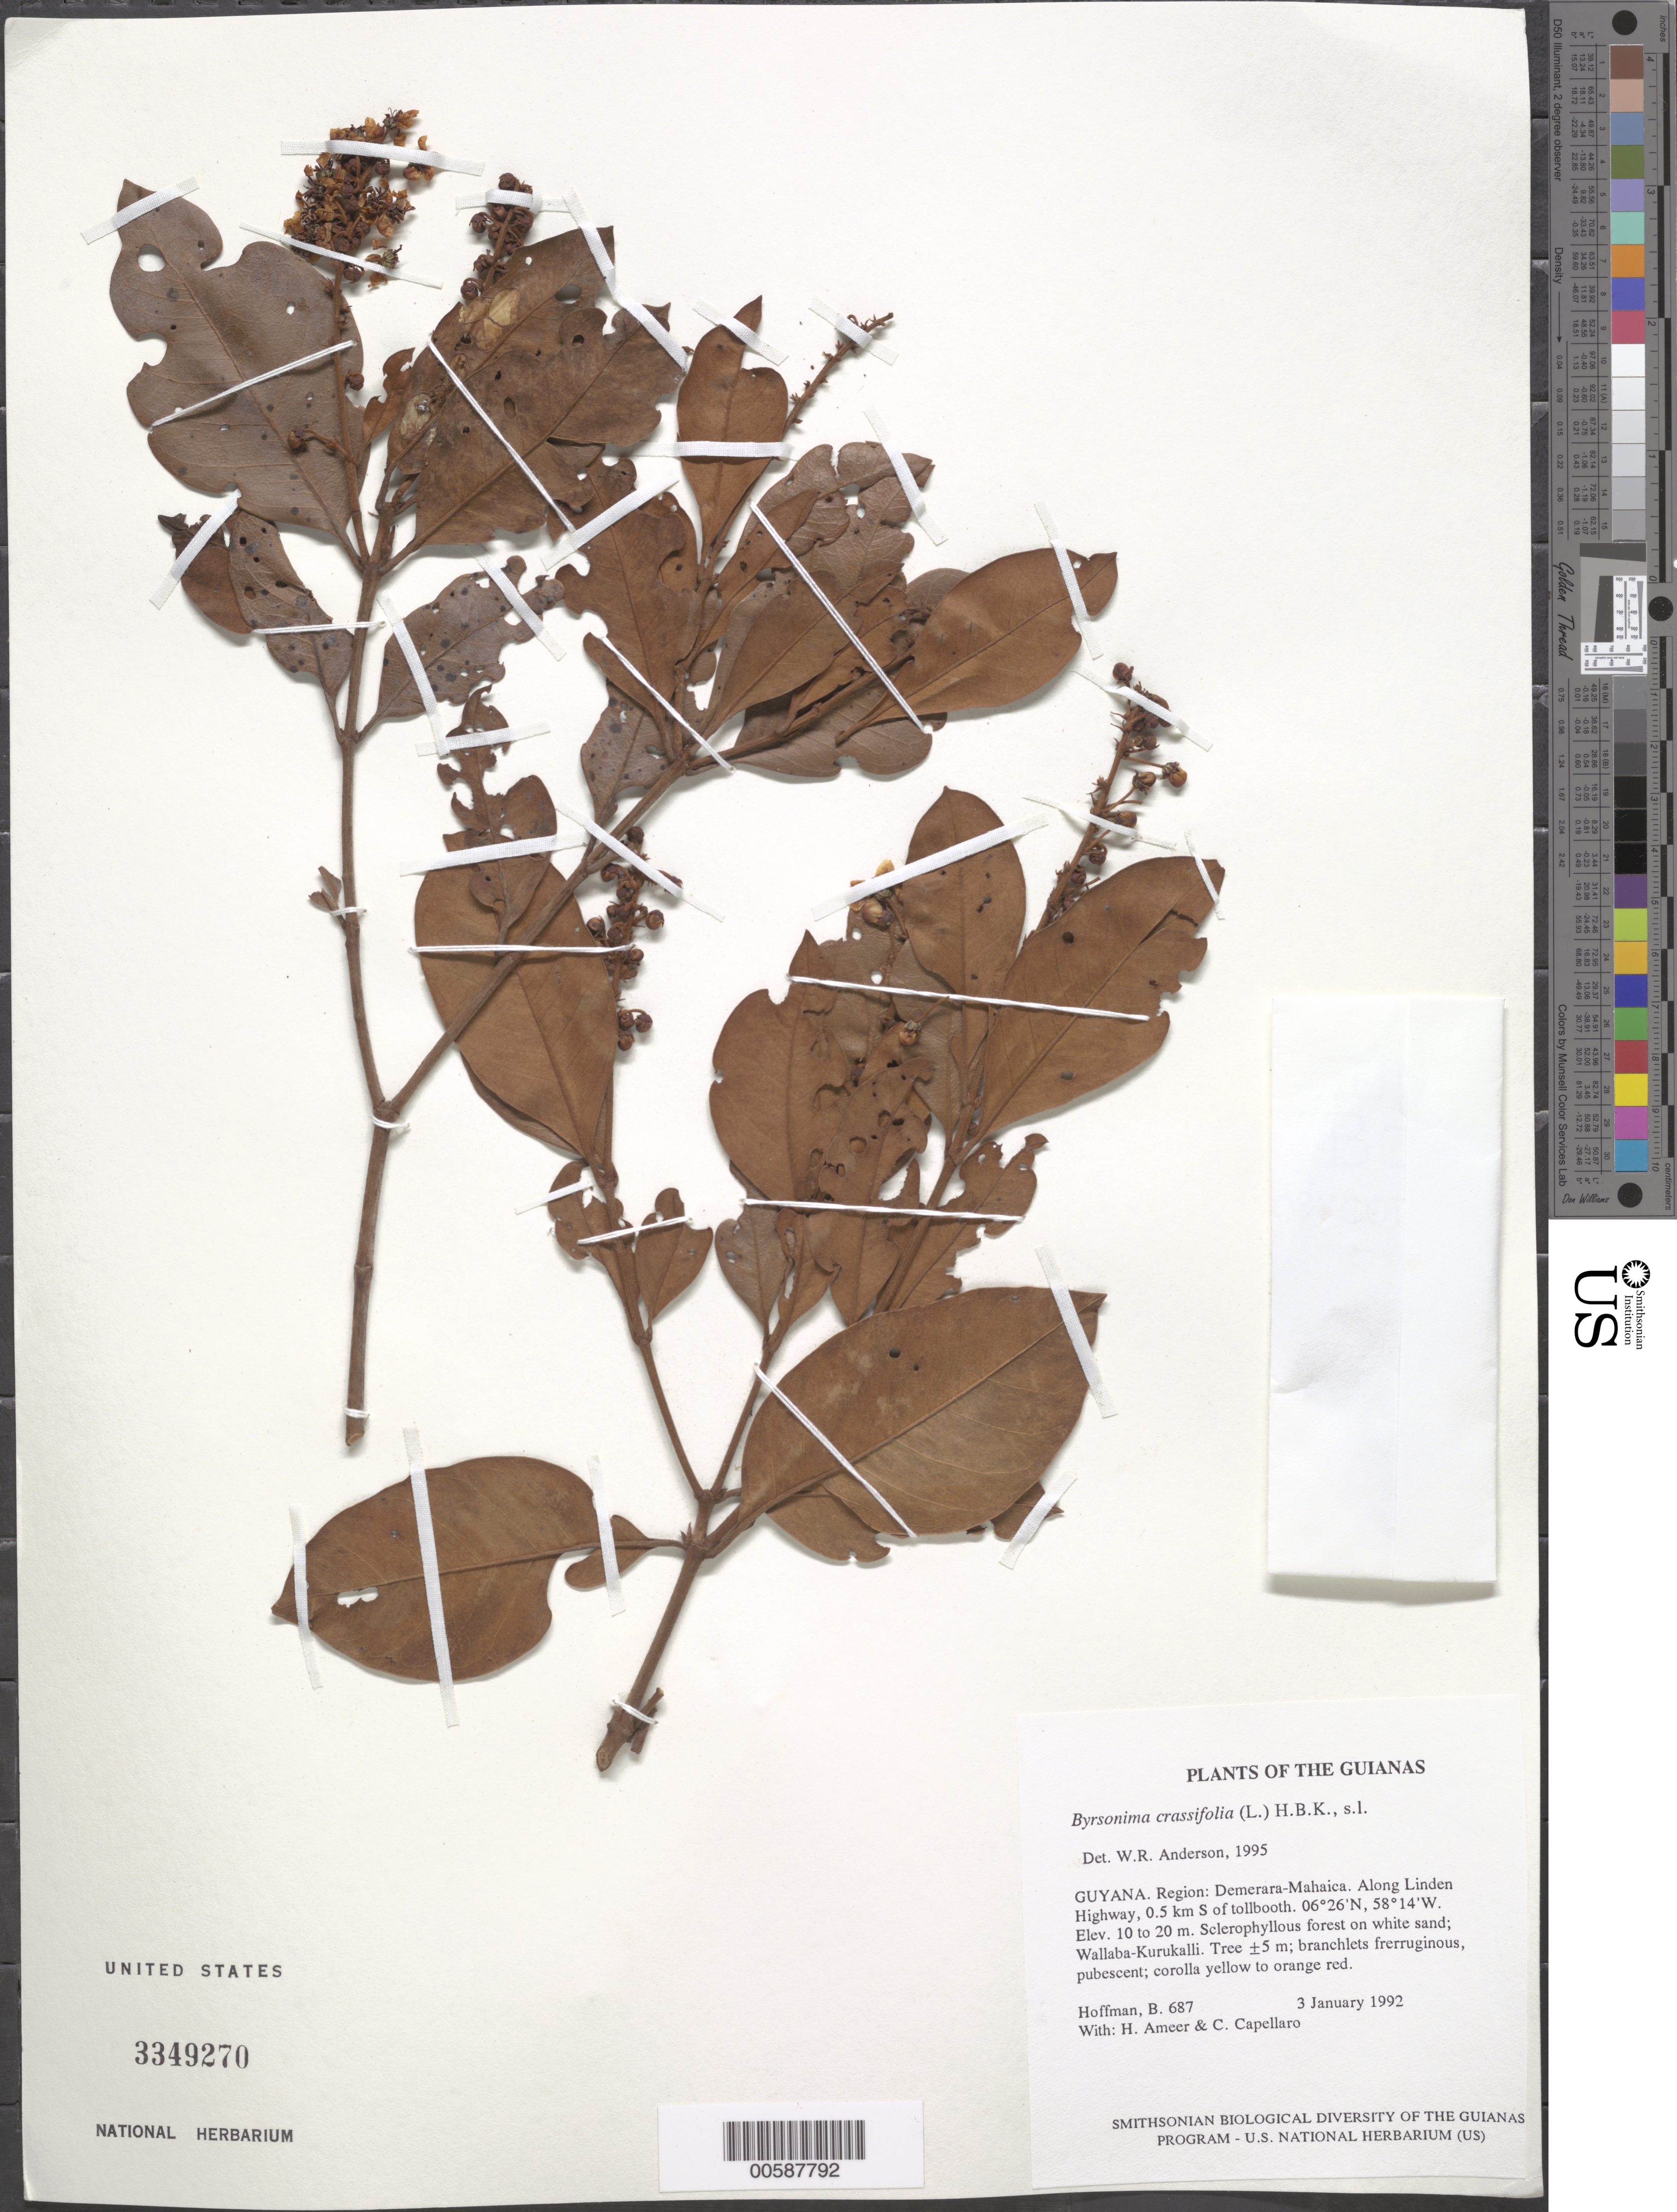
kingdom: Plantae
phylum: Tracheophyta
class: Magnoliopsida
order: Malpighiales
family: Malpighiaceae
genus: Byrsonima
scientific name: Byrsonima crassifolia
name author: (L.) Kunth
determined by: Anderson, W. R., (MICH), University of Michigan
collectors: B. Hoffman, H. Ameer & C. Capellaro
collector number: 687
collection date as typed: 3 January 1992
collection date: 1992-01-03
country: Guyana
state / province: Demerara-Mahaica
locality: Along Linden Highway, 0.5 km S of tollbooth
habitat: Sclerophyllous forest on white sand; Wallaba-Kurukalli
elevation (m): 10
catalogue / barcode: US 3349270